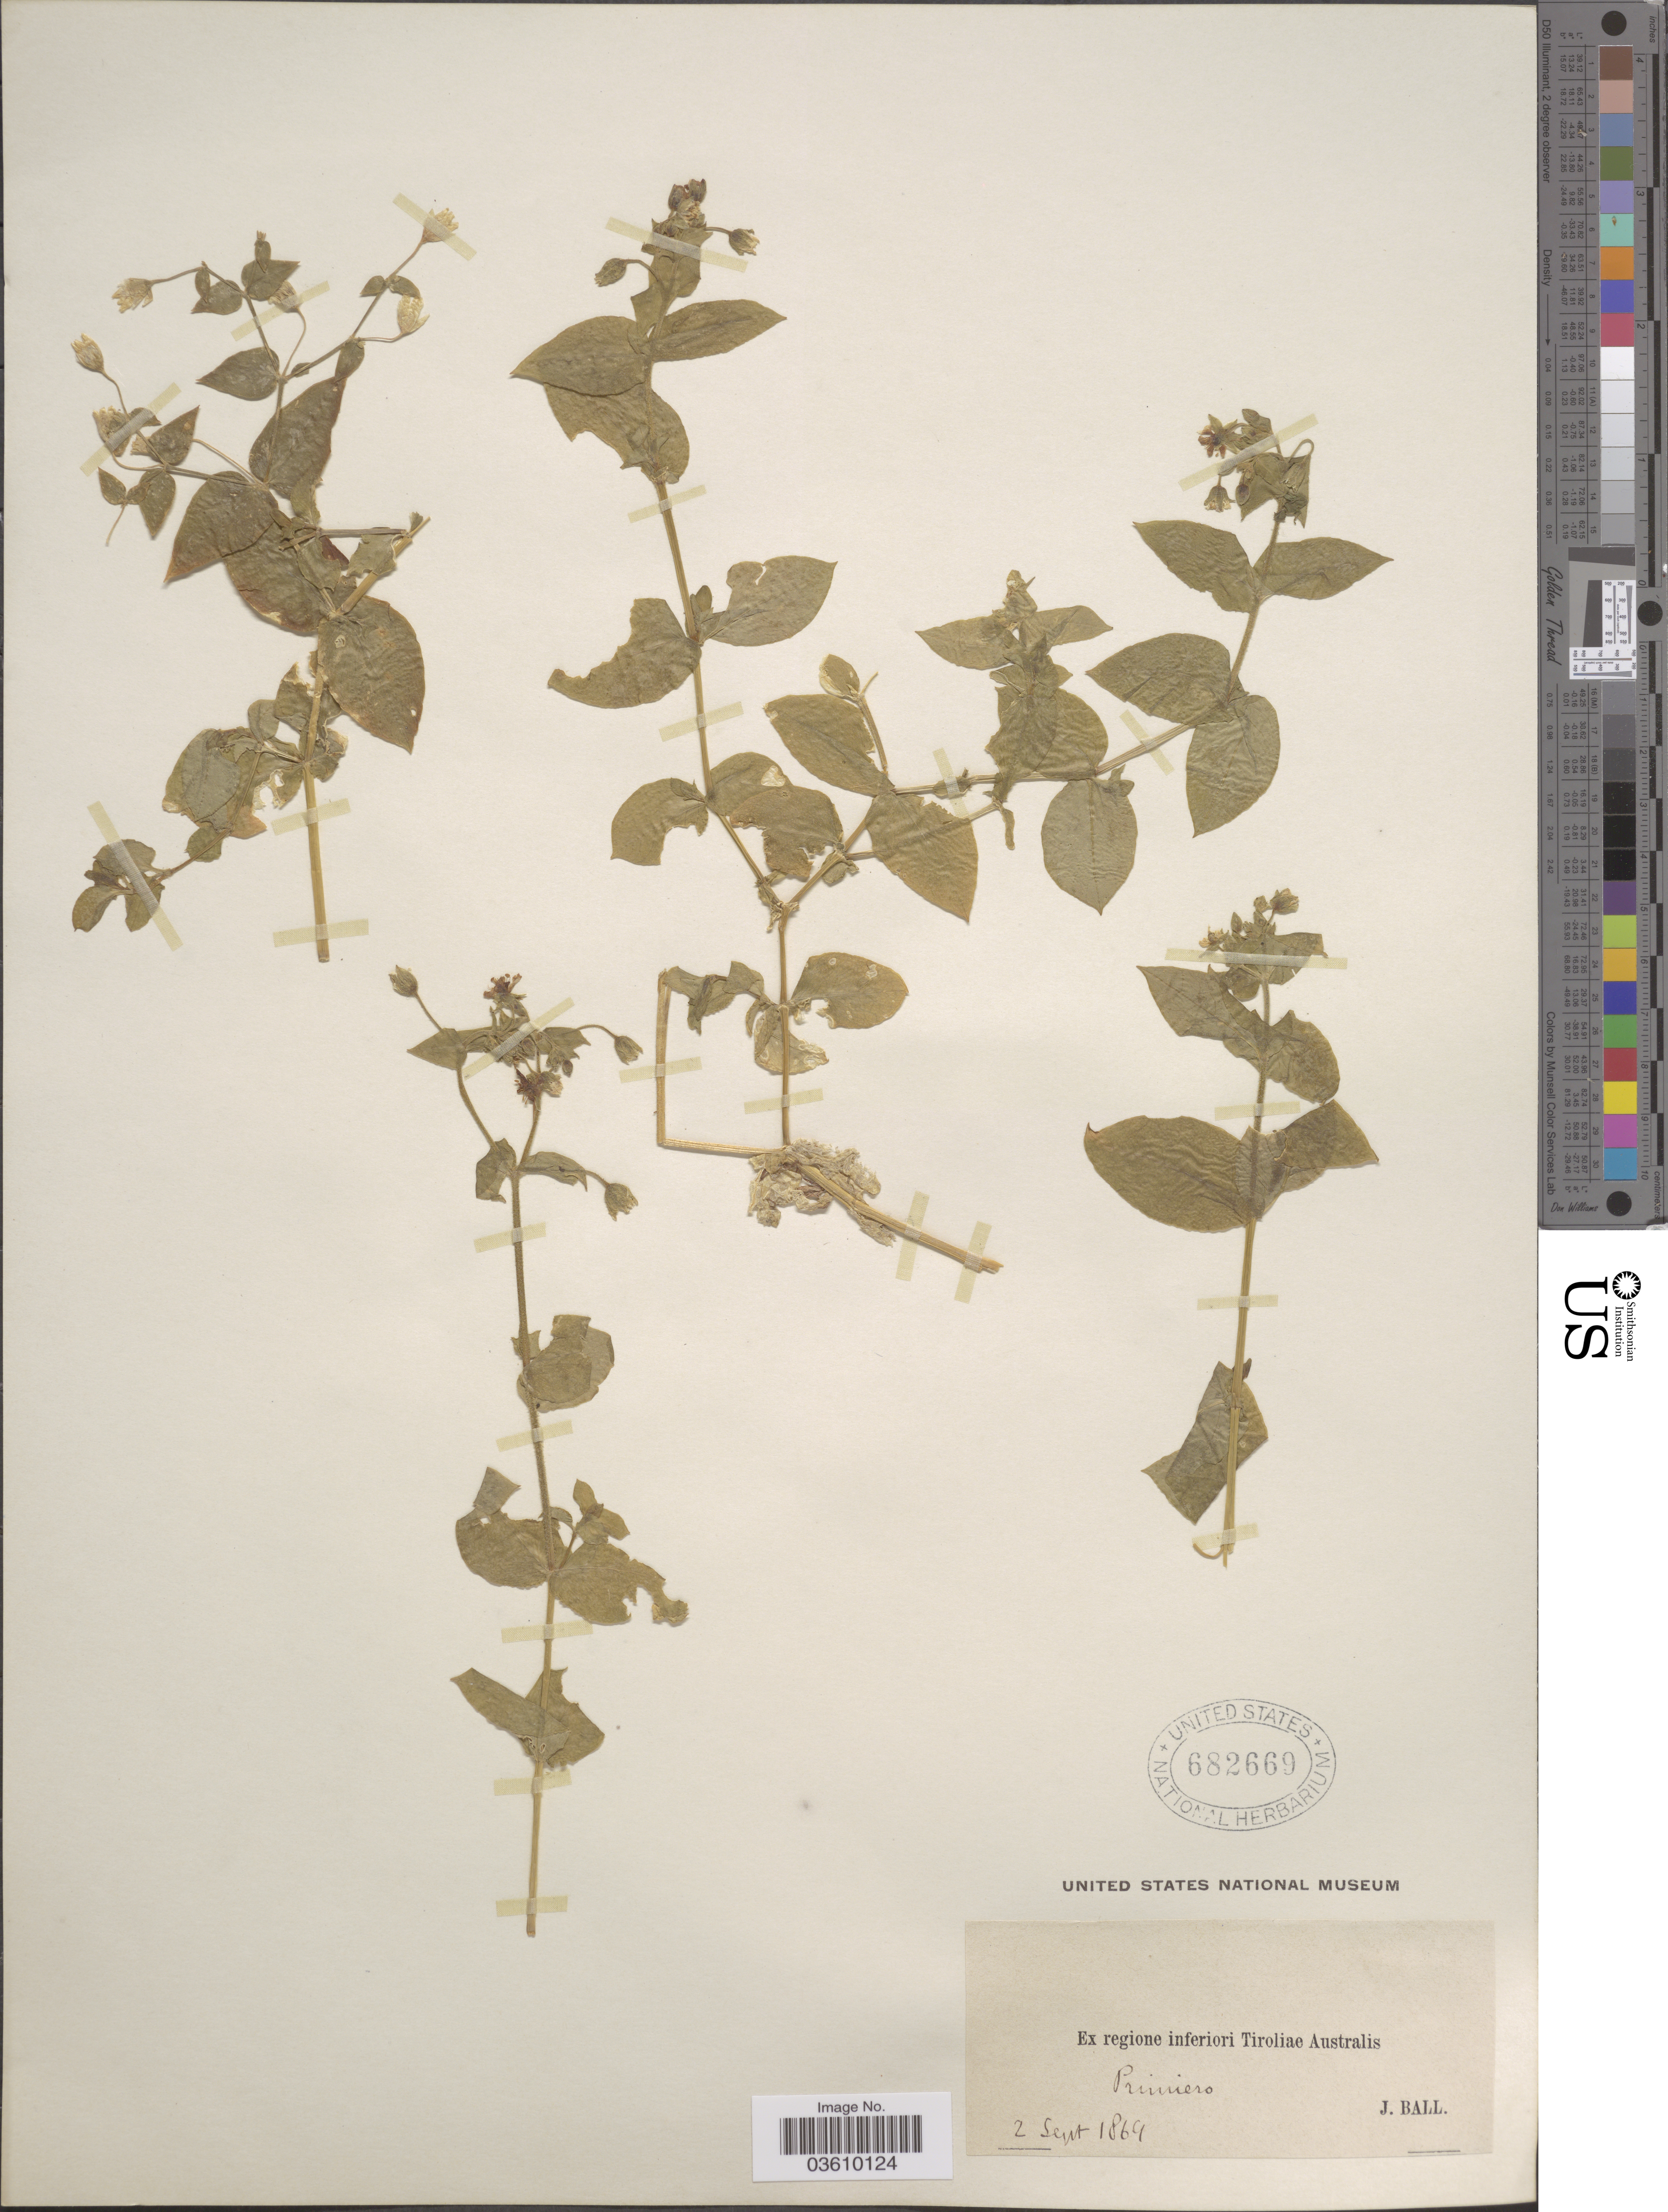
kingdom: Plantae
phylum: Tracheophyta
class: Magnoliopsida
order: Caryophyllales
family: Caryophyllaceae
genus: Stellaria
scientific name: Stellaria sp.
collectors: J. Ball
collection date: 1869-09-02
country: Italy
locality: Ex regione inferiori Tiroliae Australis. Primiero.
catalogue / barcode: US 682669